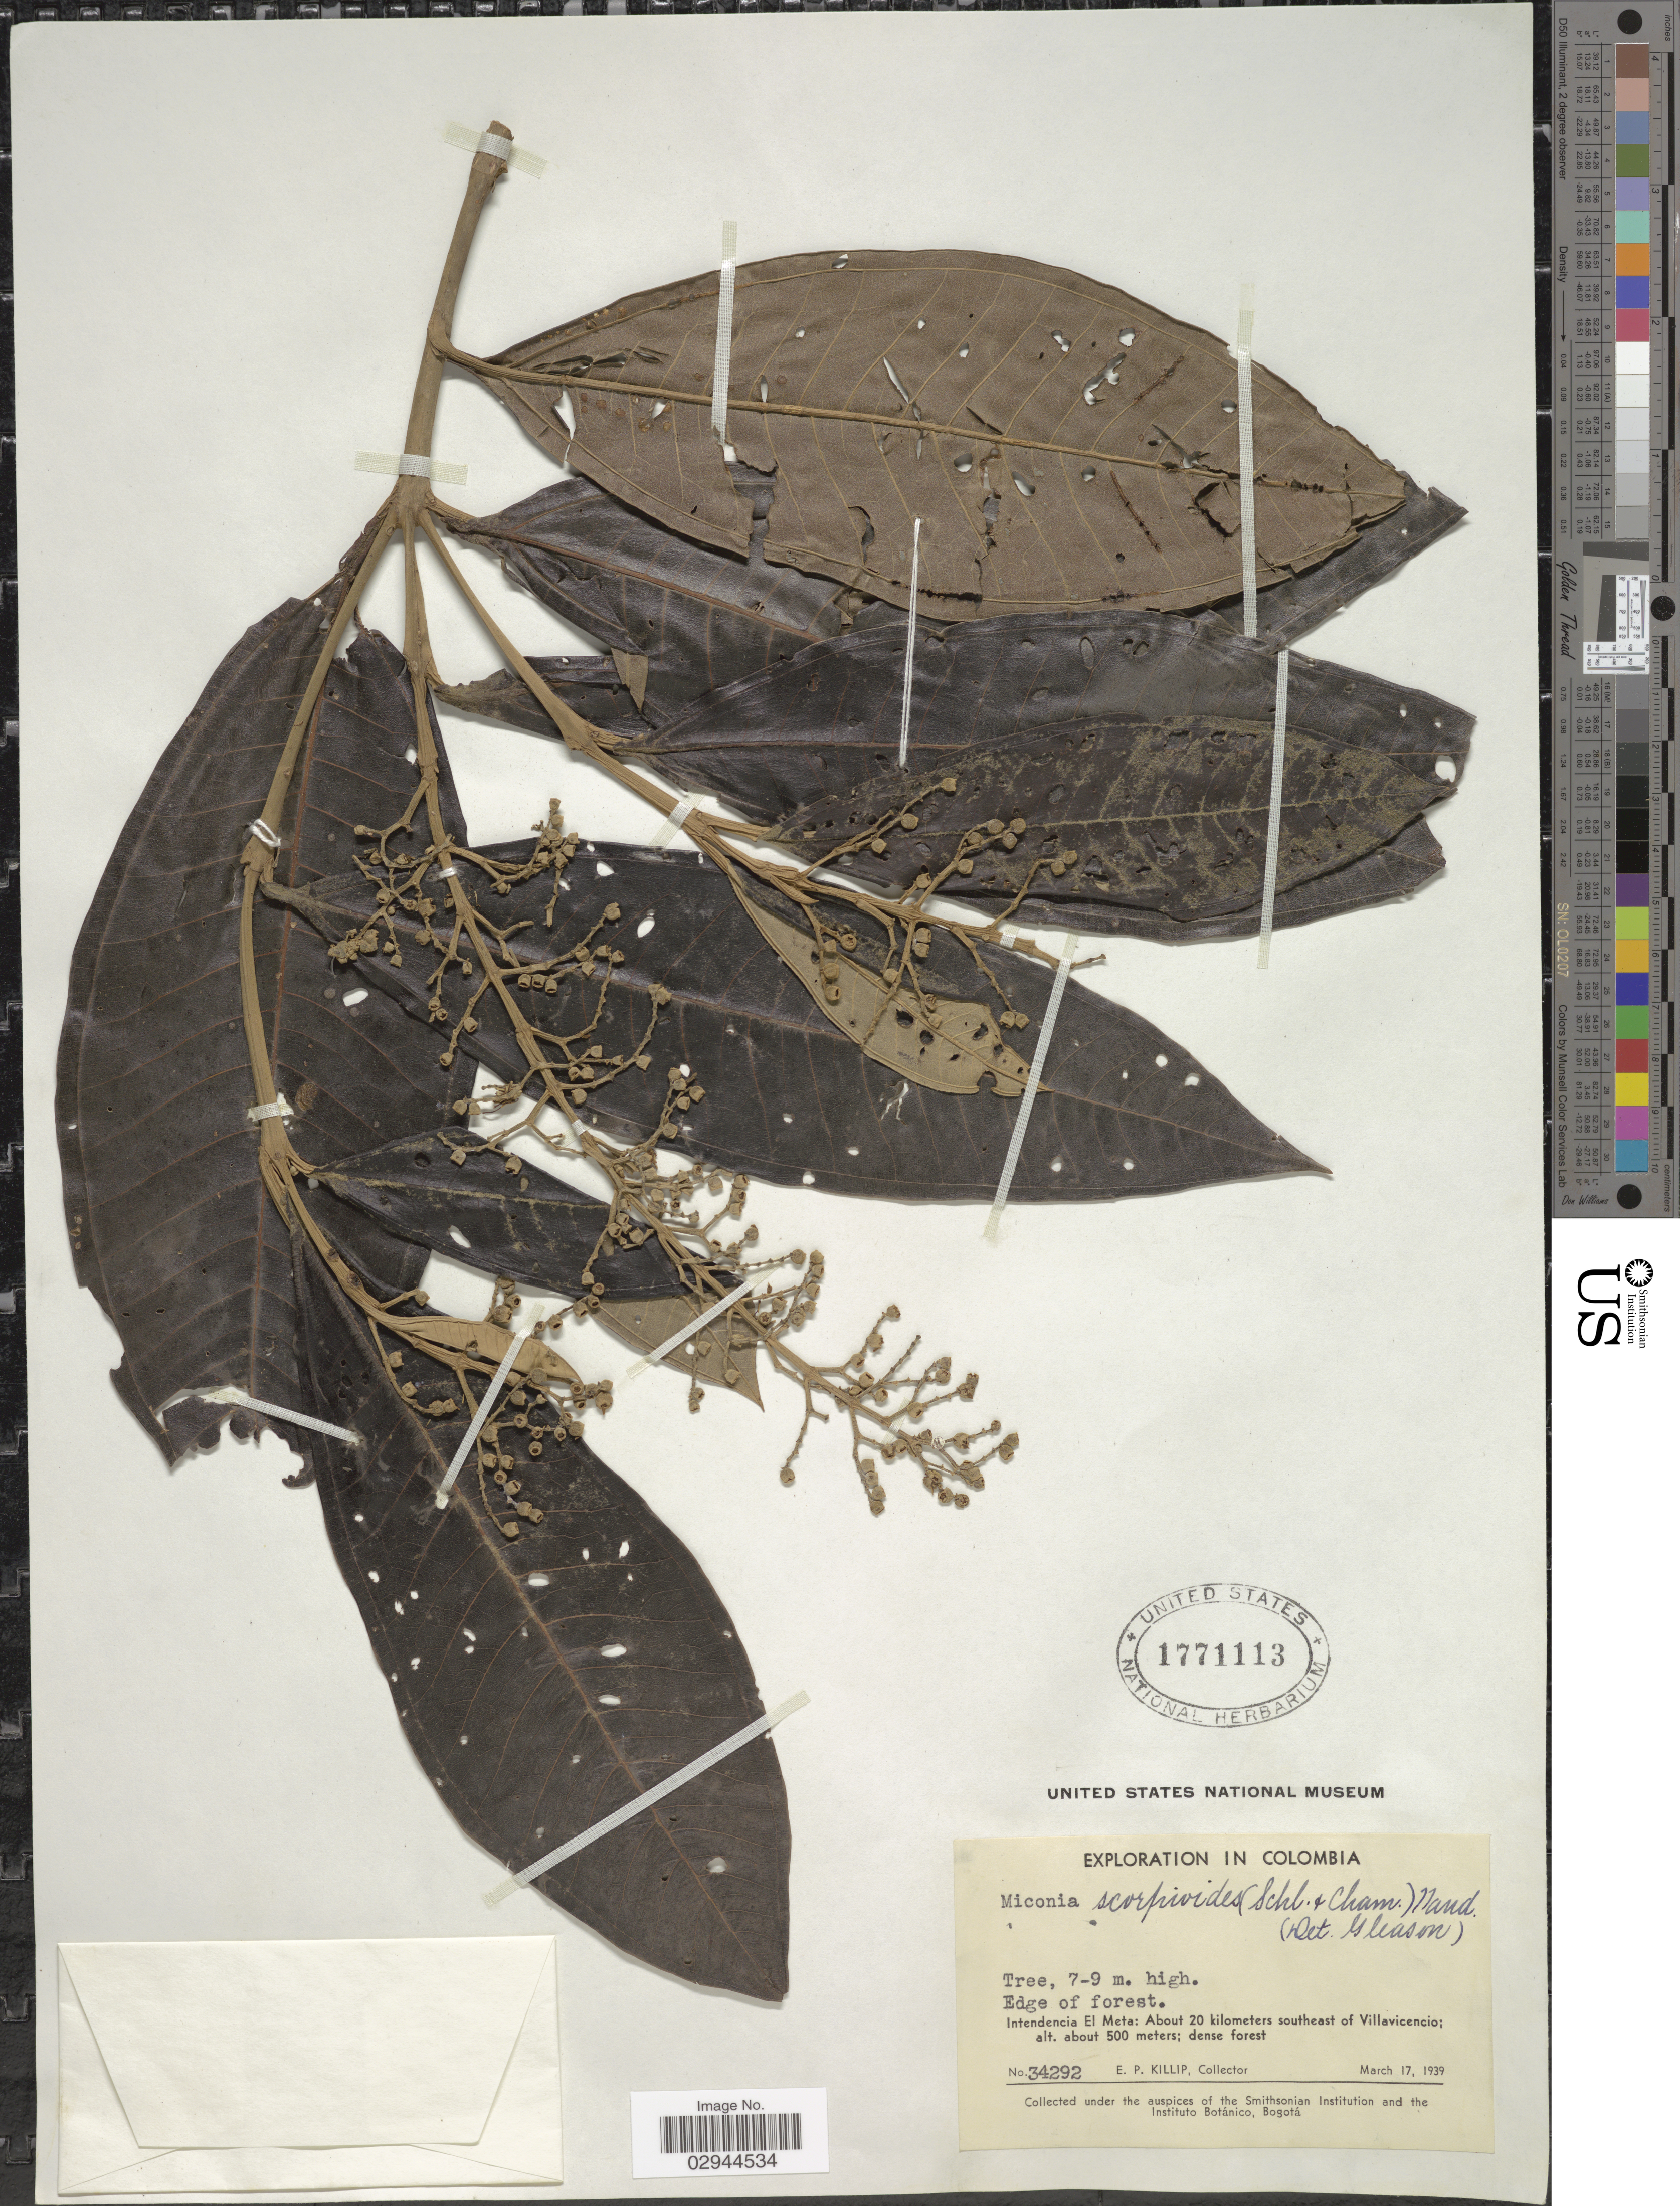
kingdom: Plantae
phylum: Tracheophyta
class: Magnoliopsida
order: Myrtales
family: Melastomataceae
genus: Miconia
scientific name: Miconia trinervia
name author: (Sw.) D. Don ex Loudon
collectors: E. P. Killip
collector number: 34292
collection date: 1939-03-17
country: Colombia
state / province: Meta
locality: Intendencia El Meta, about 20 kilometers southeast of Villavicencio.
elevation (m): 500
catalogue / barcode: US 1771113